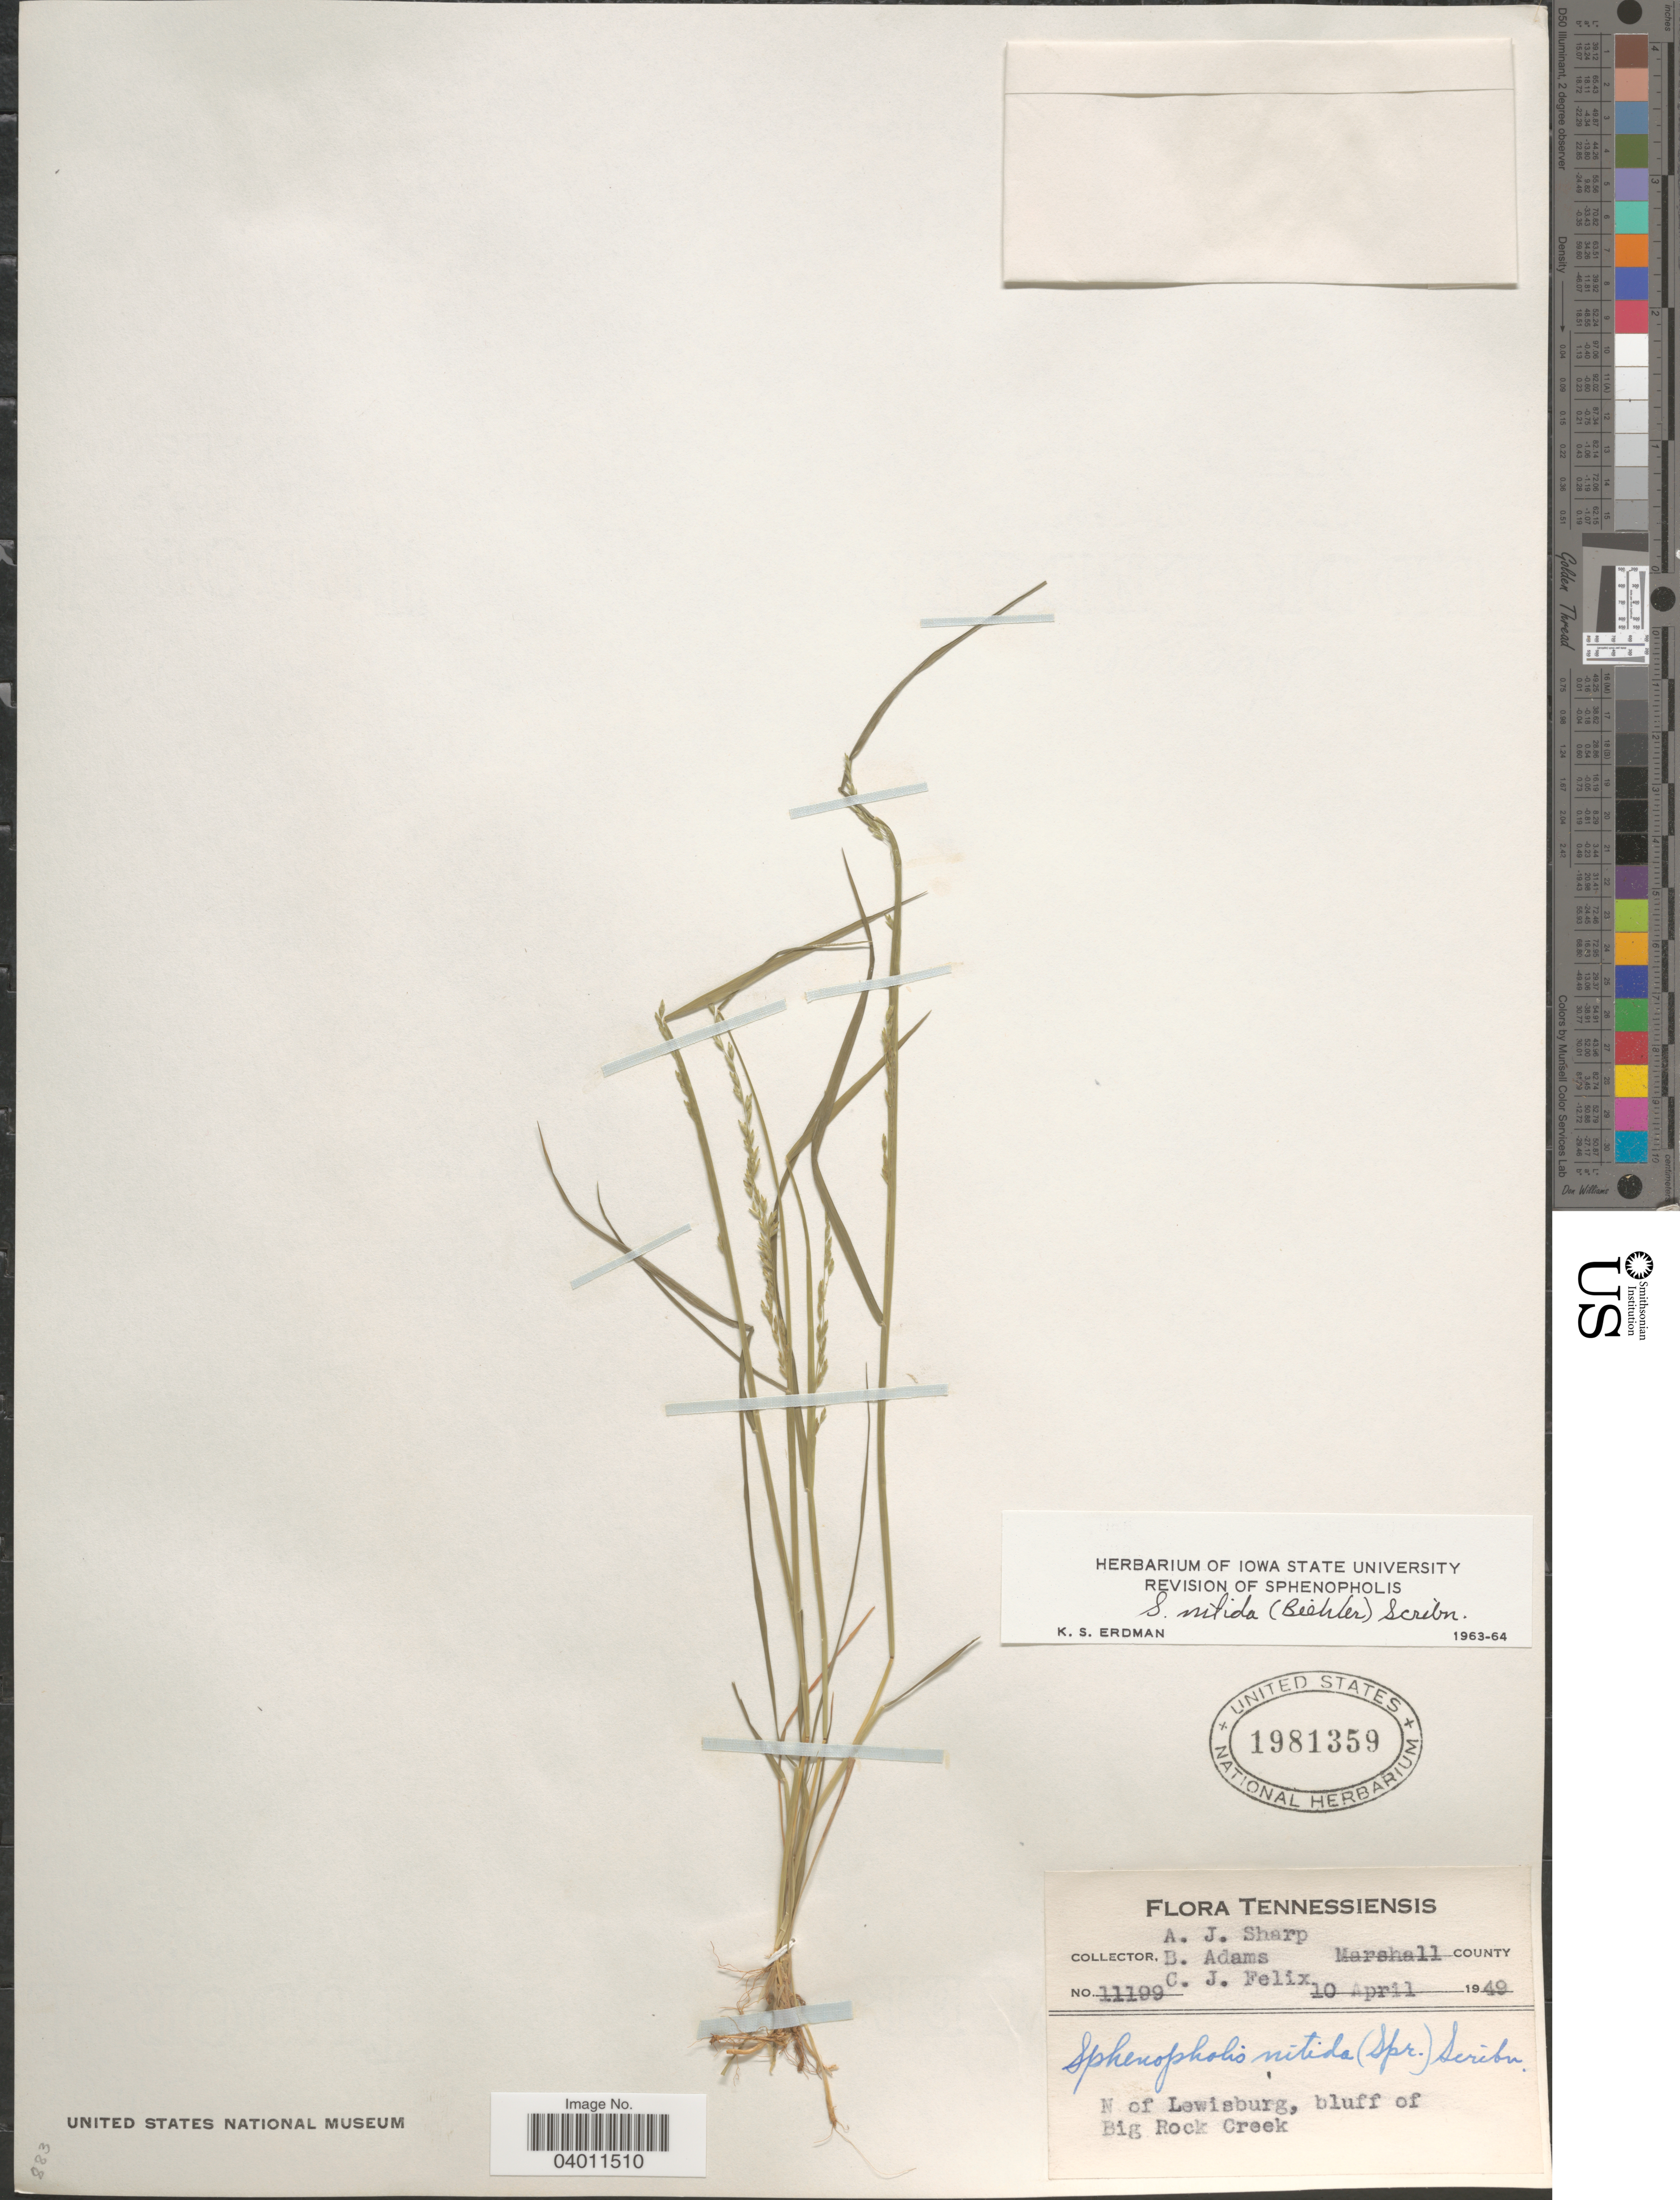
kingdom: Plantae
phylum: Tracheophyta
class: Liliopsida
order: Poales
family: Poaceae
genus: Sphenopholis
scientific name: Sphenopholis nitida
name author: (Biehler) Scribn.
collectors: A. J. Sharp, B. Adams & C. Felix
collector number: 11199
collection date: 1949-04-10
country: United States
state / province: Tennessee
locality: Marshall County. N of Lewisburg, bluff of Big Rock Creek.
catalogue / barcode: US 1981359